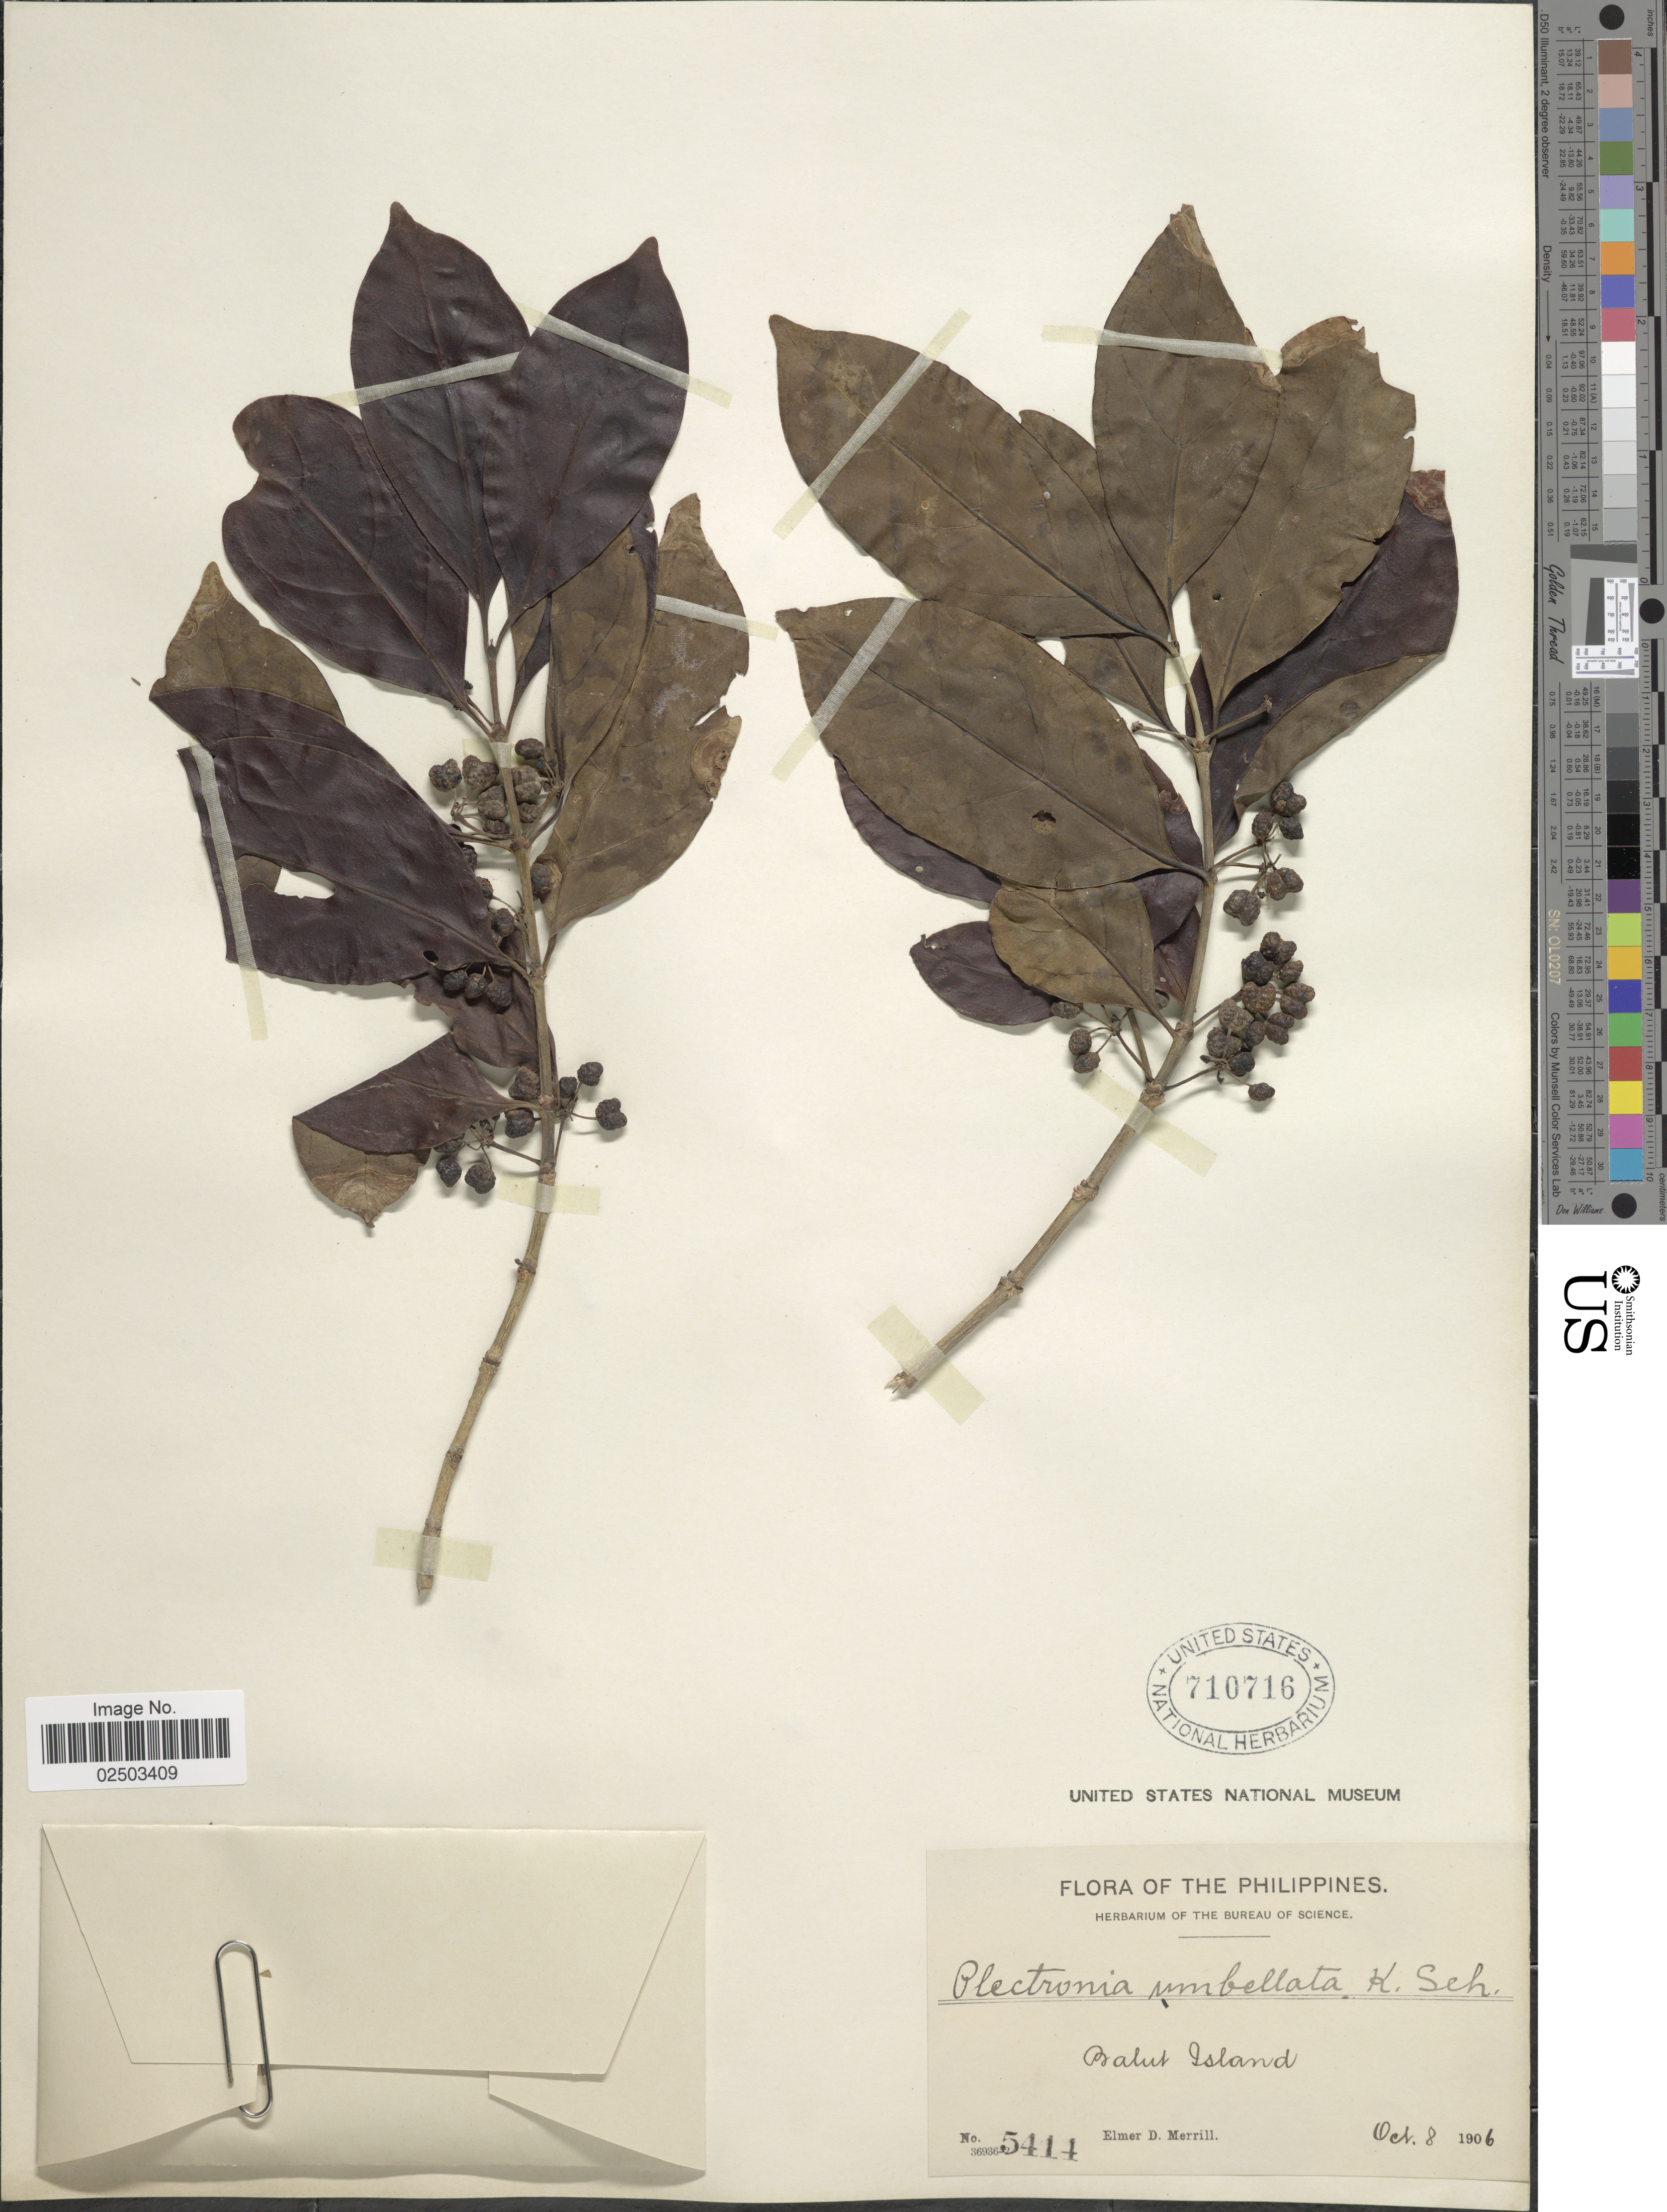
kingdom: Plantae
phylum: Tracheophyta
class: Magnoliopsida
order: Gentianales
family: Rubiaceae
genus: Canthium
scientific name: Canthium gynochthodes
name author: Baill.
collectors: E. D. Merrill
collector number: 5414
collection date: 1906-10-08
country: Philippines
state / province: Davao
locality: Balut Island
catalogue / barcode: US 710716